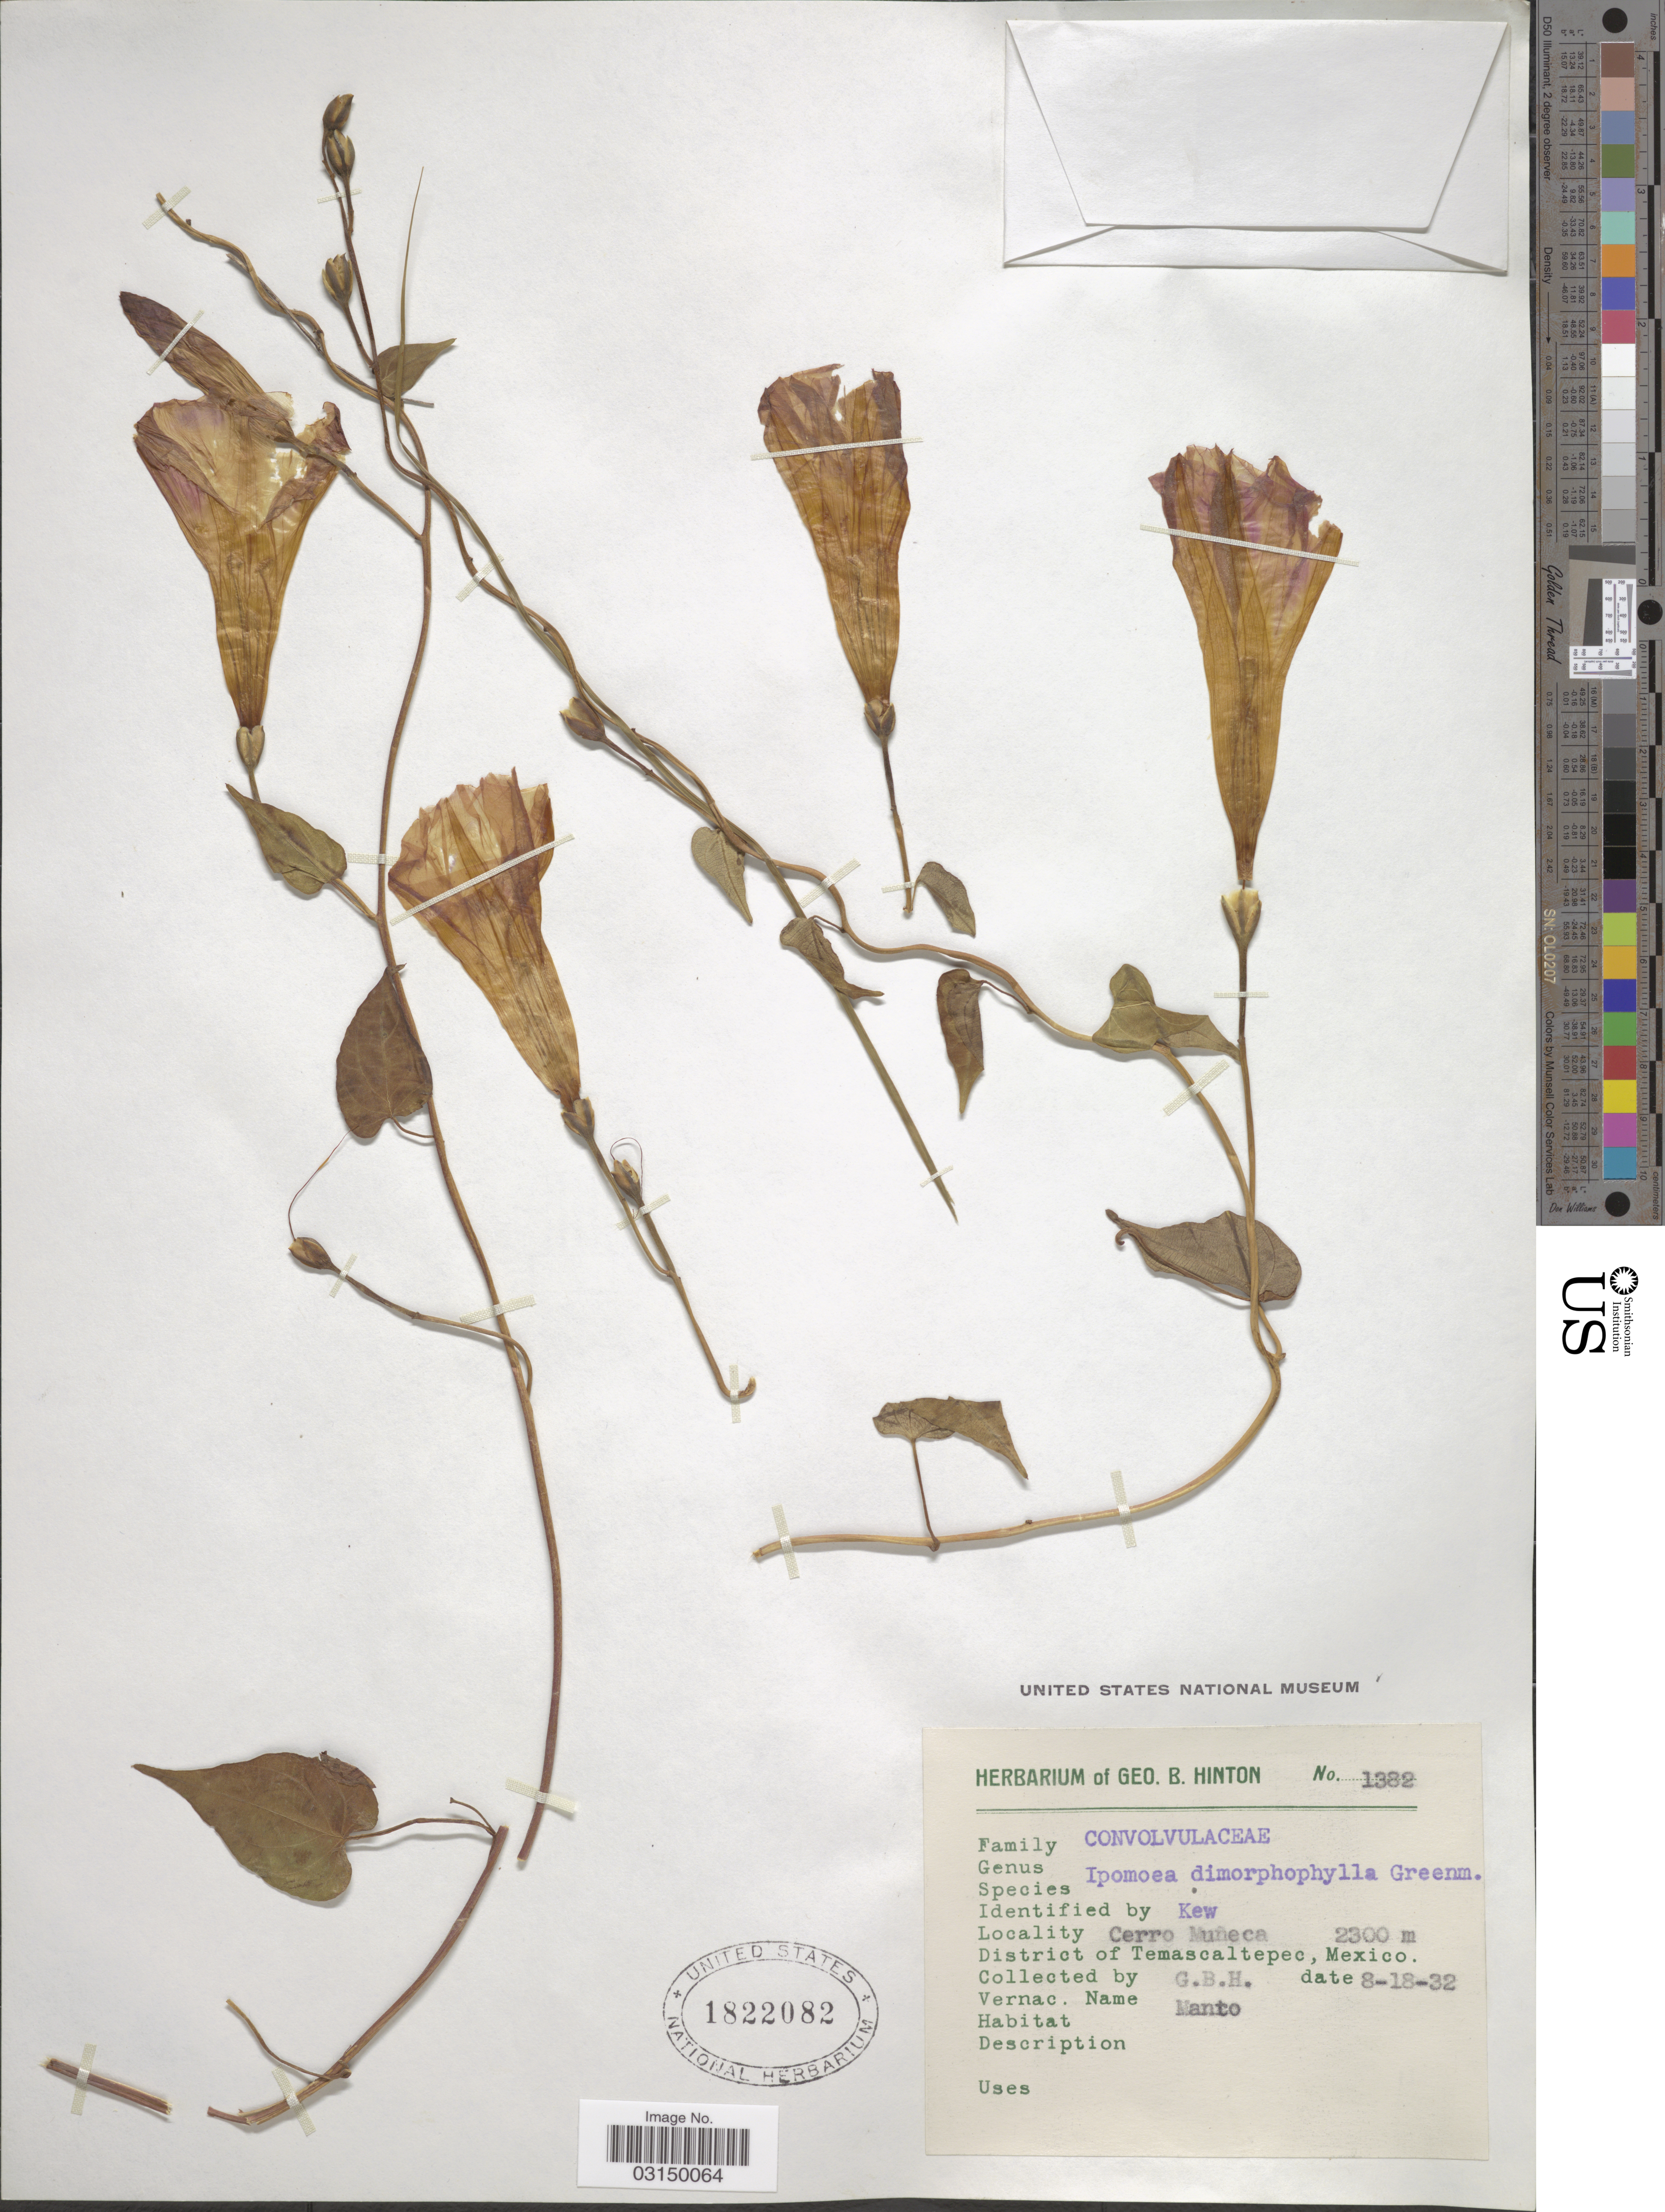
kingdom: Plantae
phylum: Tracheophyta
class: Magnoliopsida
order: Solanales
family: Convolvulaceae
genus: Ipomoea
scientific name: Ipomoea dimorphophylla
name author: Greenm.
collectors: G. B. Hinton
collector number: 1382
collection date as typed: Transcribed d/m/y: 18/8/32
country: Mexico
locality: Cerro Muñeca, District of Temascaltepec.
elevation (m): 2300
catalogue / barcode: US 1822082